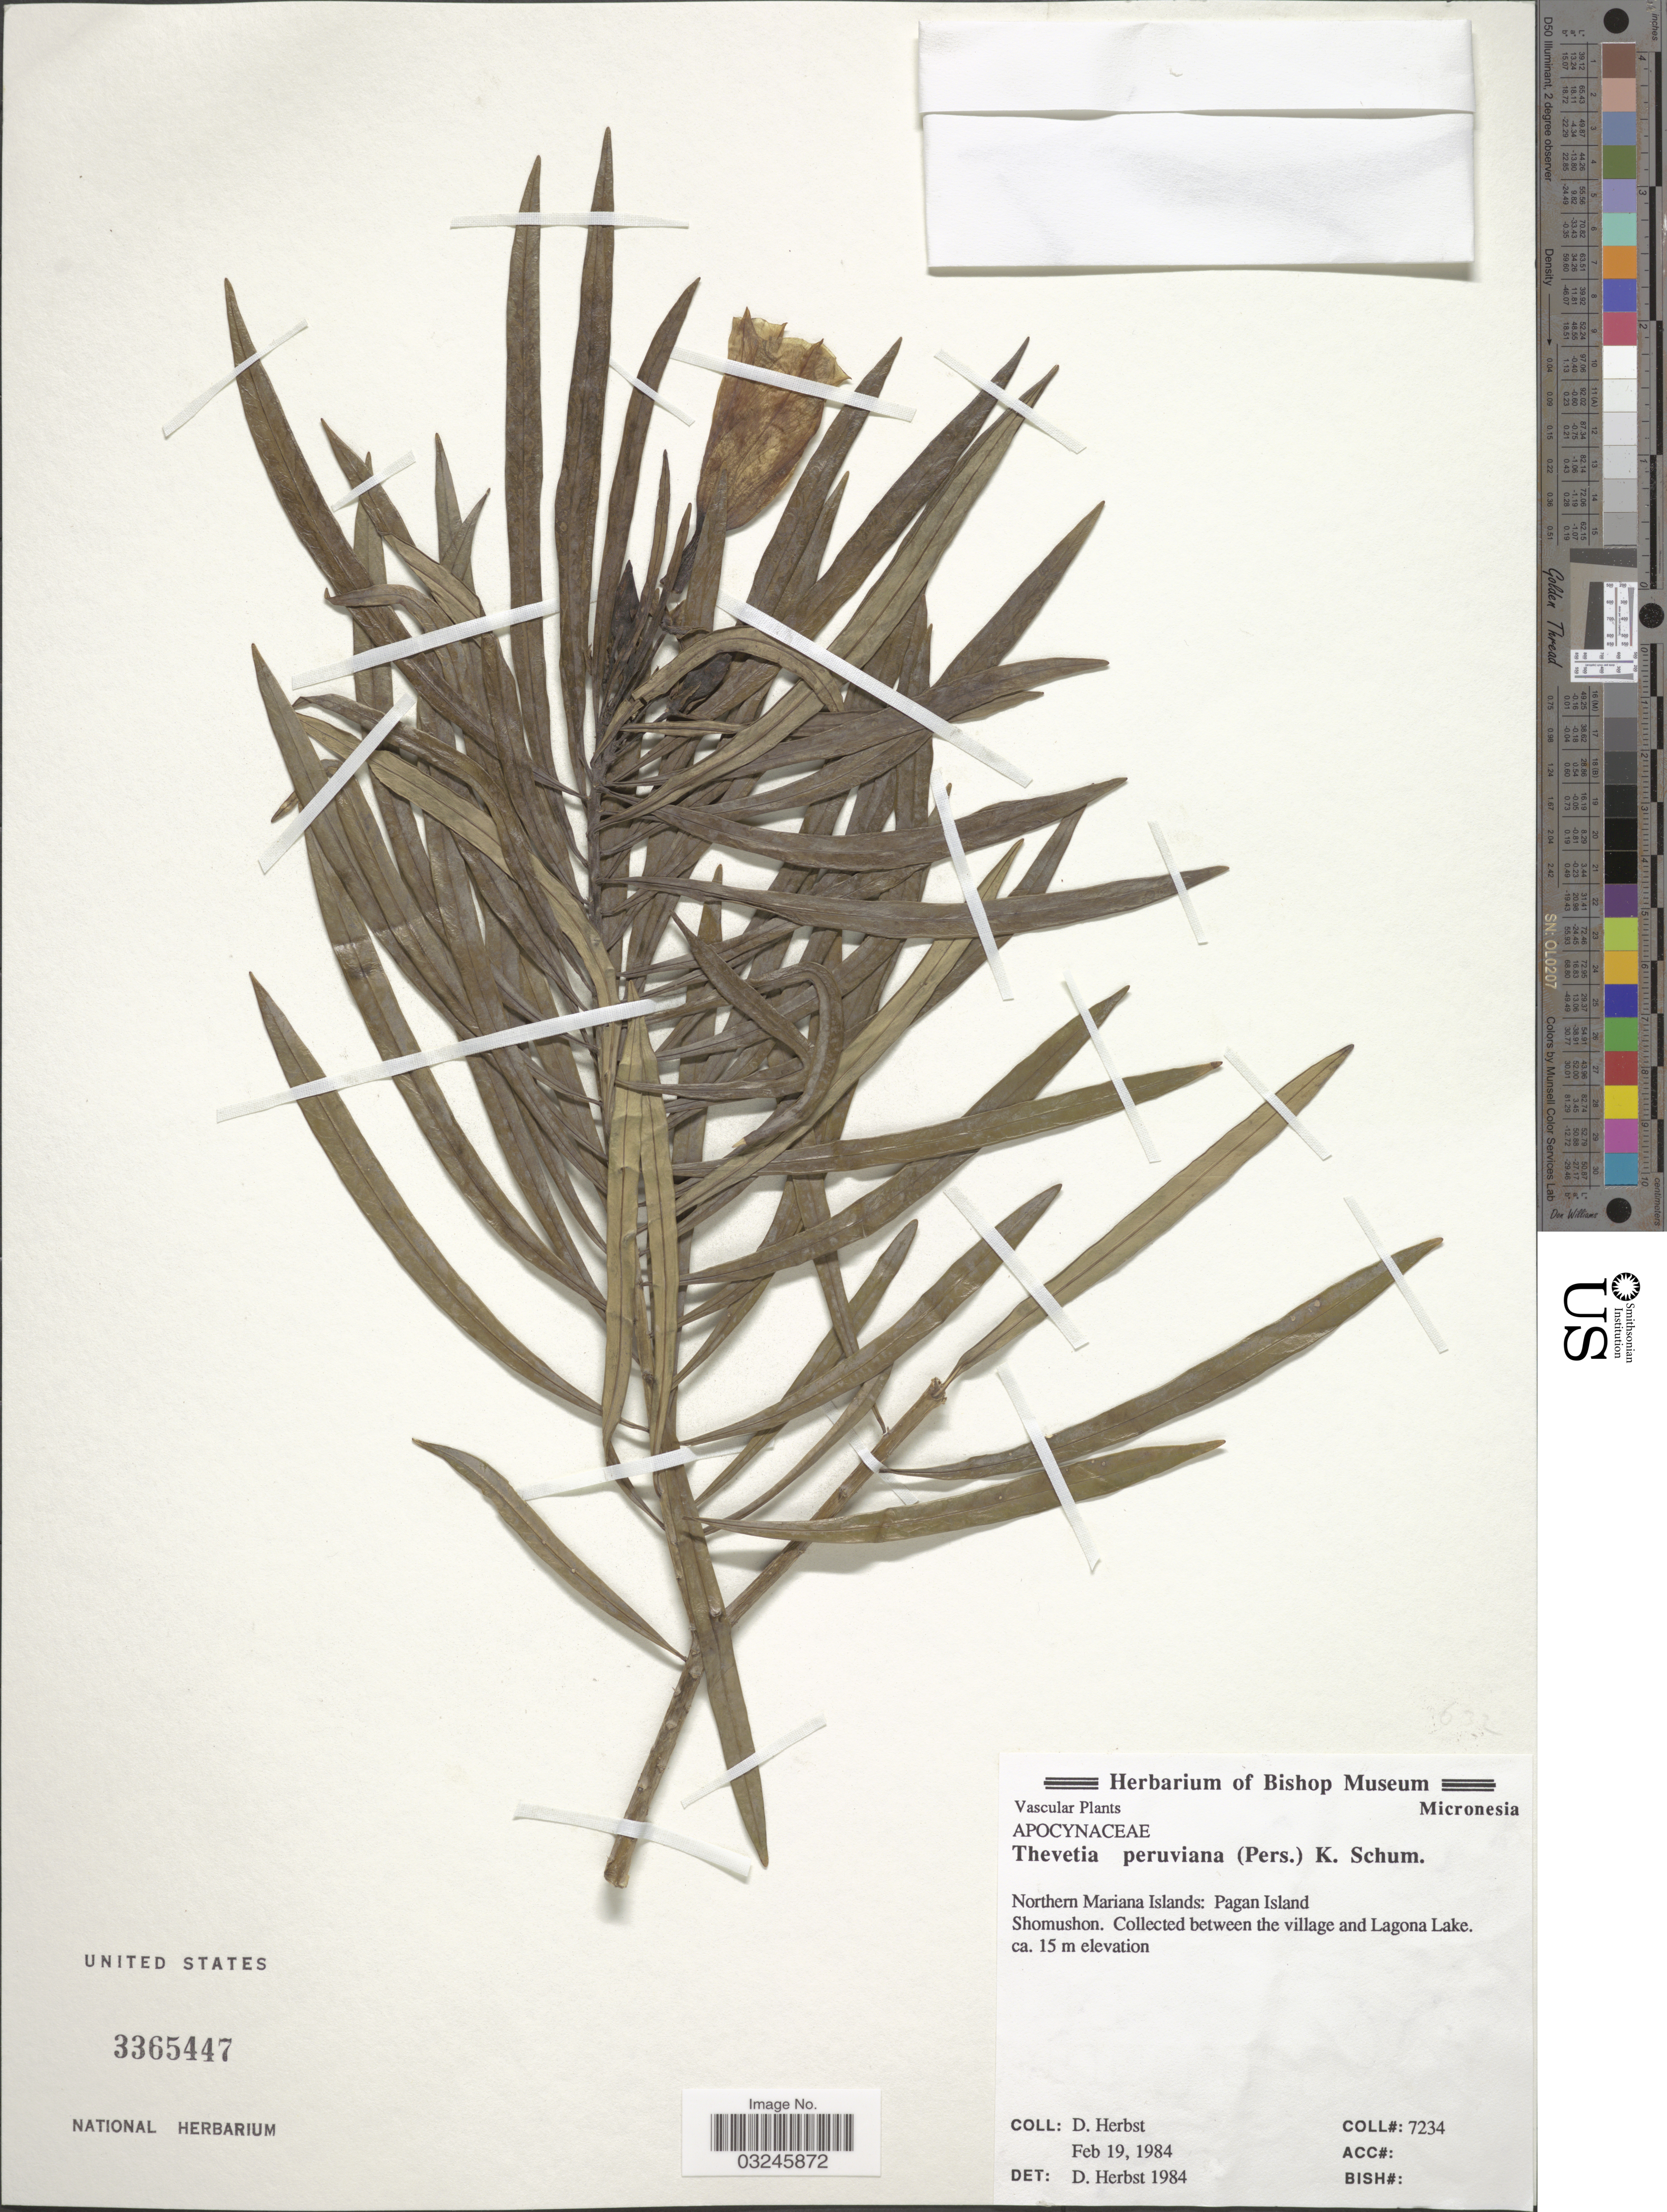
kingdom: Plantae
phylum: Tracheophyta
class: Magnoliopsida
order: Gentianales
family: Apocynaceae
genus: Thevetia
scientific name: Thevetia neriifolia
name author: Juss. ex Steud.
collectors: D. Herbst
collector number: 7234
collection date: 1984-02-19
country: Northern Mariana Islands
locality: Pagan Island, Shomushon. Collected between the village and Lagona Lake.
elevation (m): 15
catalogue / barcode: US 3365447